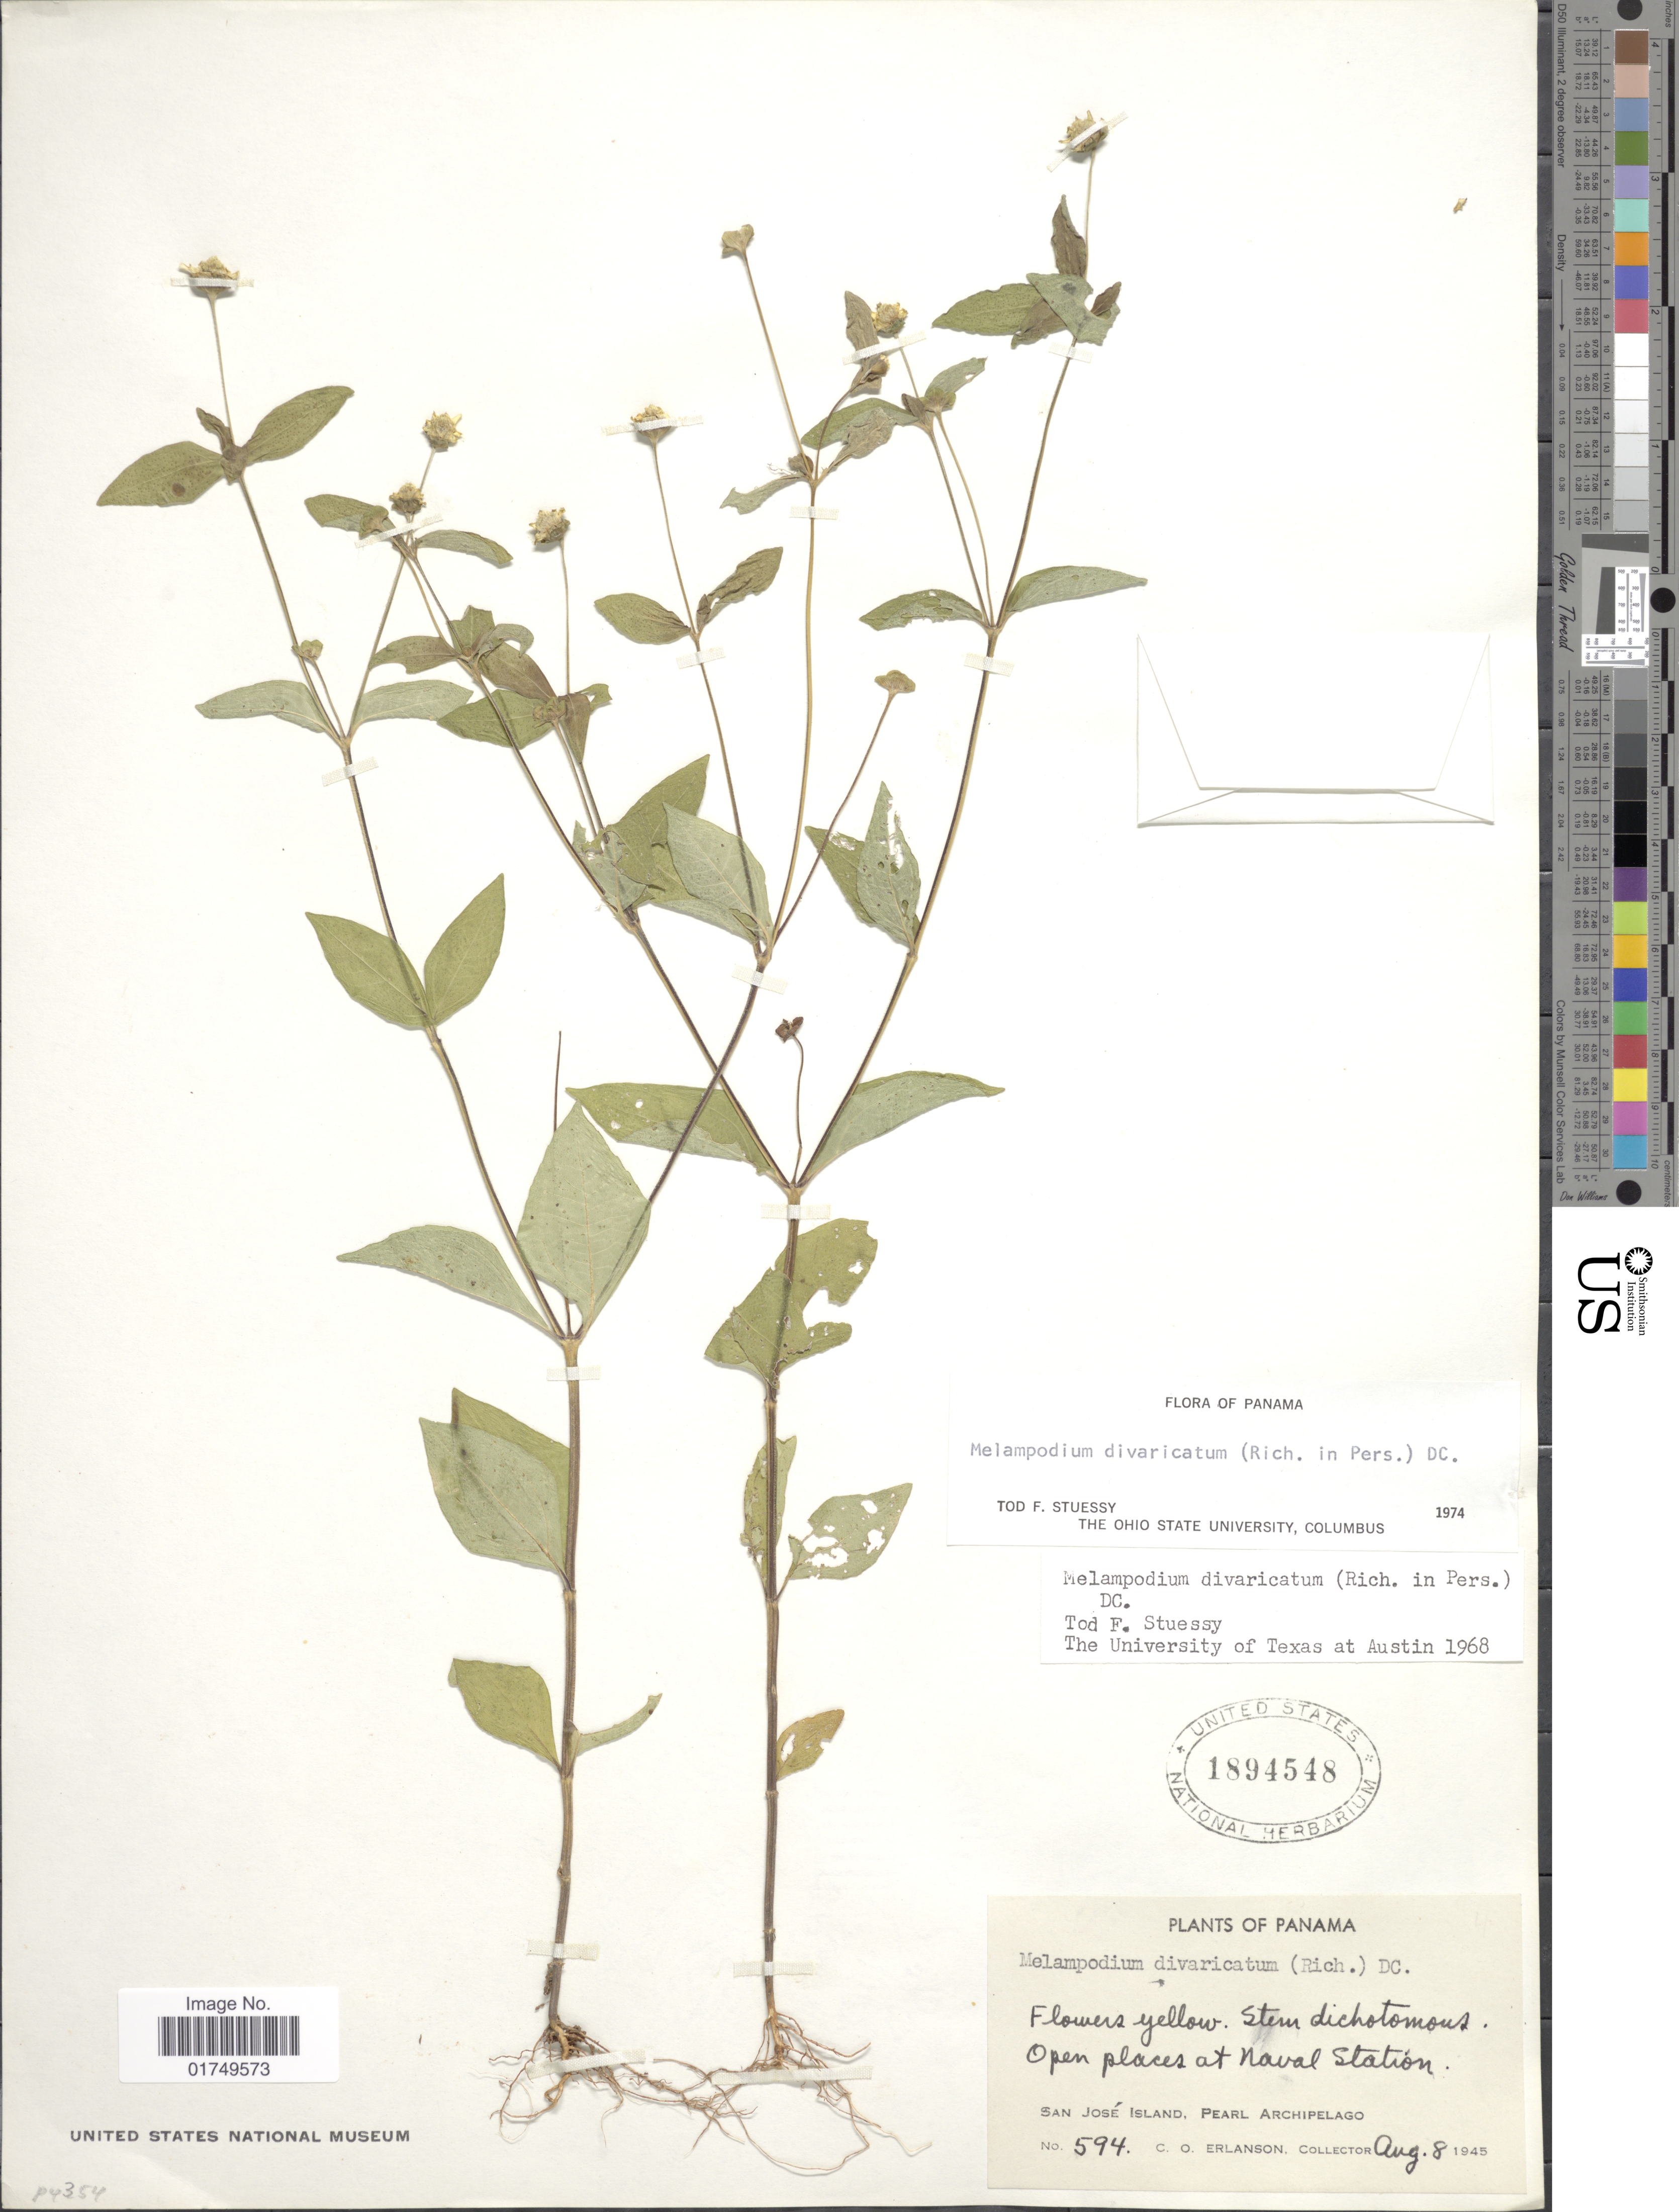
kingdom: Plantae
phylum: Tracheophyta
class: Magnoliopsida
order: Asterales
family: Asteraceae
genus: Melampodium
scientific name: Melampodium divaricatum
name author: (Rich.) DC.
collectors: C. O. Erlanson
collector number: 594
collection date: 1945-08-08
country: Panama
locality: Open places at Naval Station, San Jose Island, Pearl Archipelago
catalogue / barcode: US 1894548